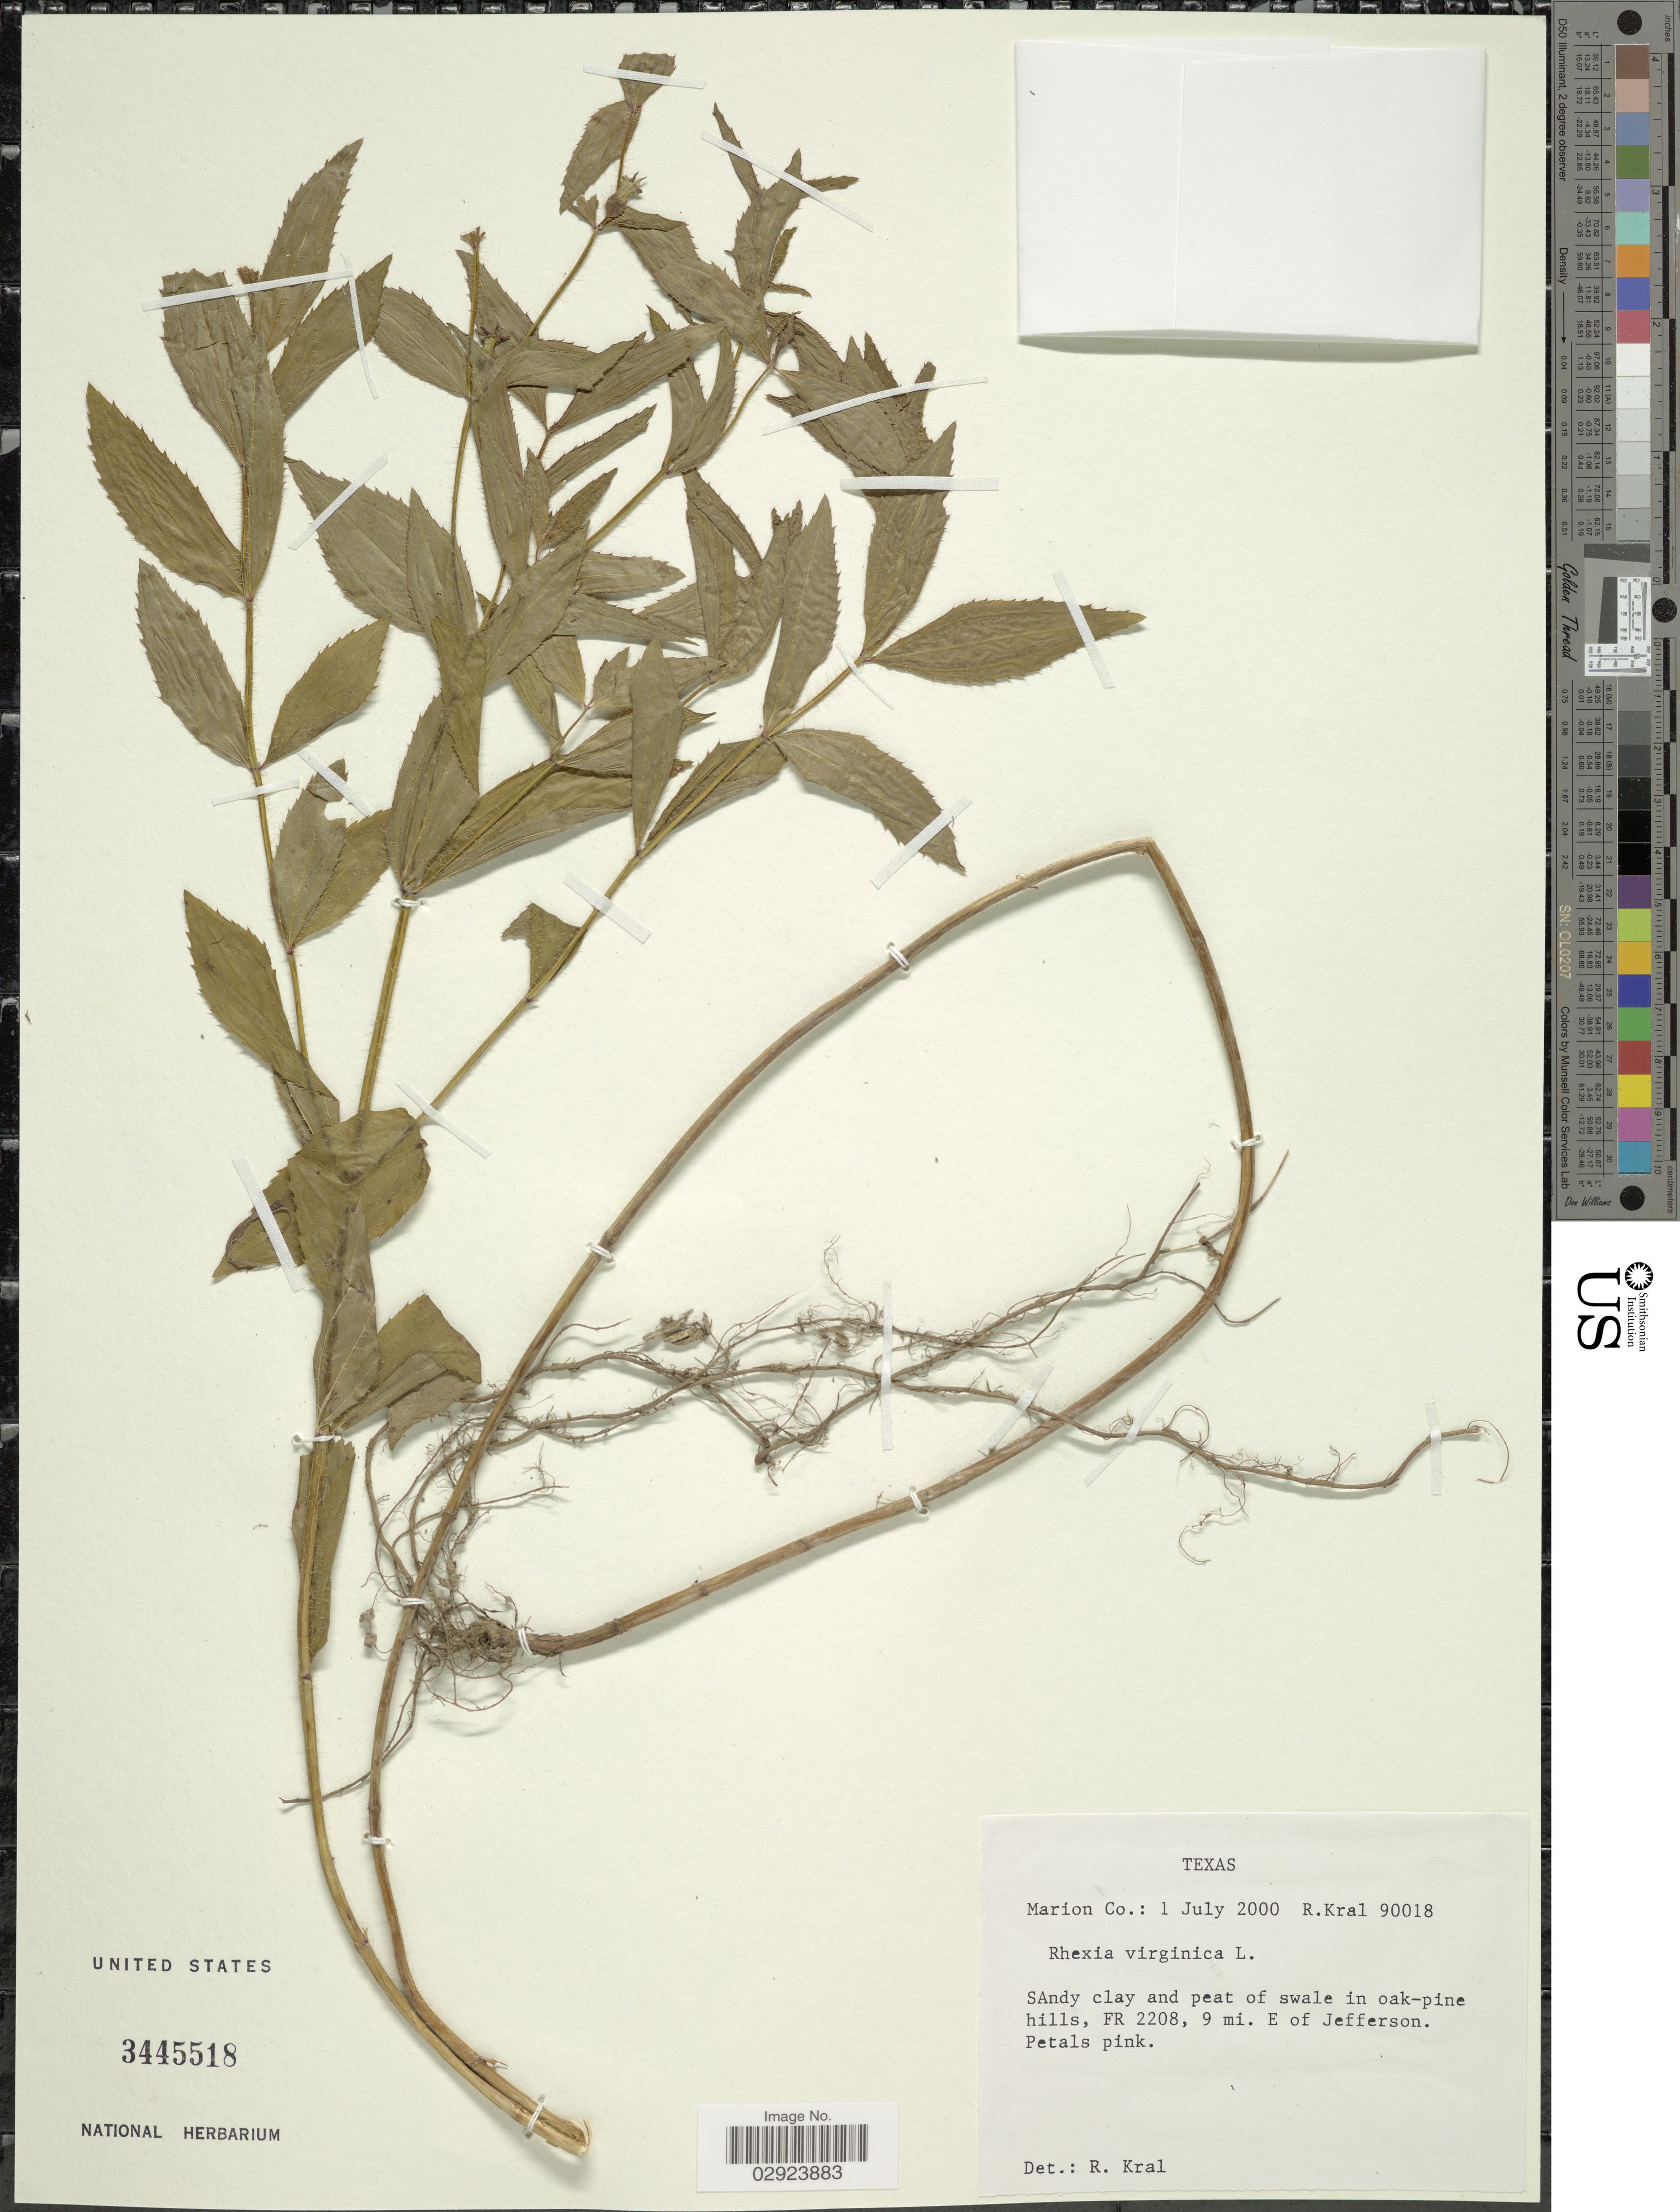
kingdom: Plantae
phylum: Tracheophyta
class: Magnoliopsida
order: Myrtales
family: Melastomataceae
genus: Rhexia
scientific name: Rhexia virginica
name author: L.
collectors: R. Kral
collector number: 90018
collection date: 2000-07-01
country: United States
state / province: Texas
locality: Marion Co.: Sandy clay and peat of swale in oak-pine hills, FR 2208, 9 mi. E of Jefferson.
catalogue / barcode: US 3445518